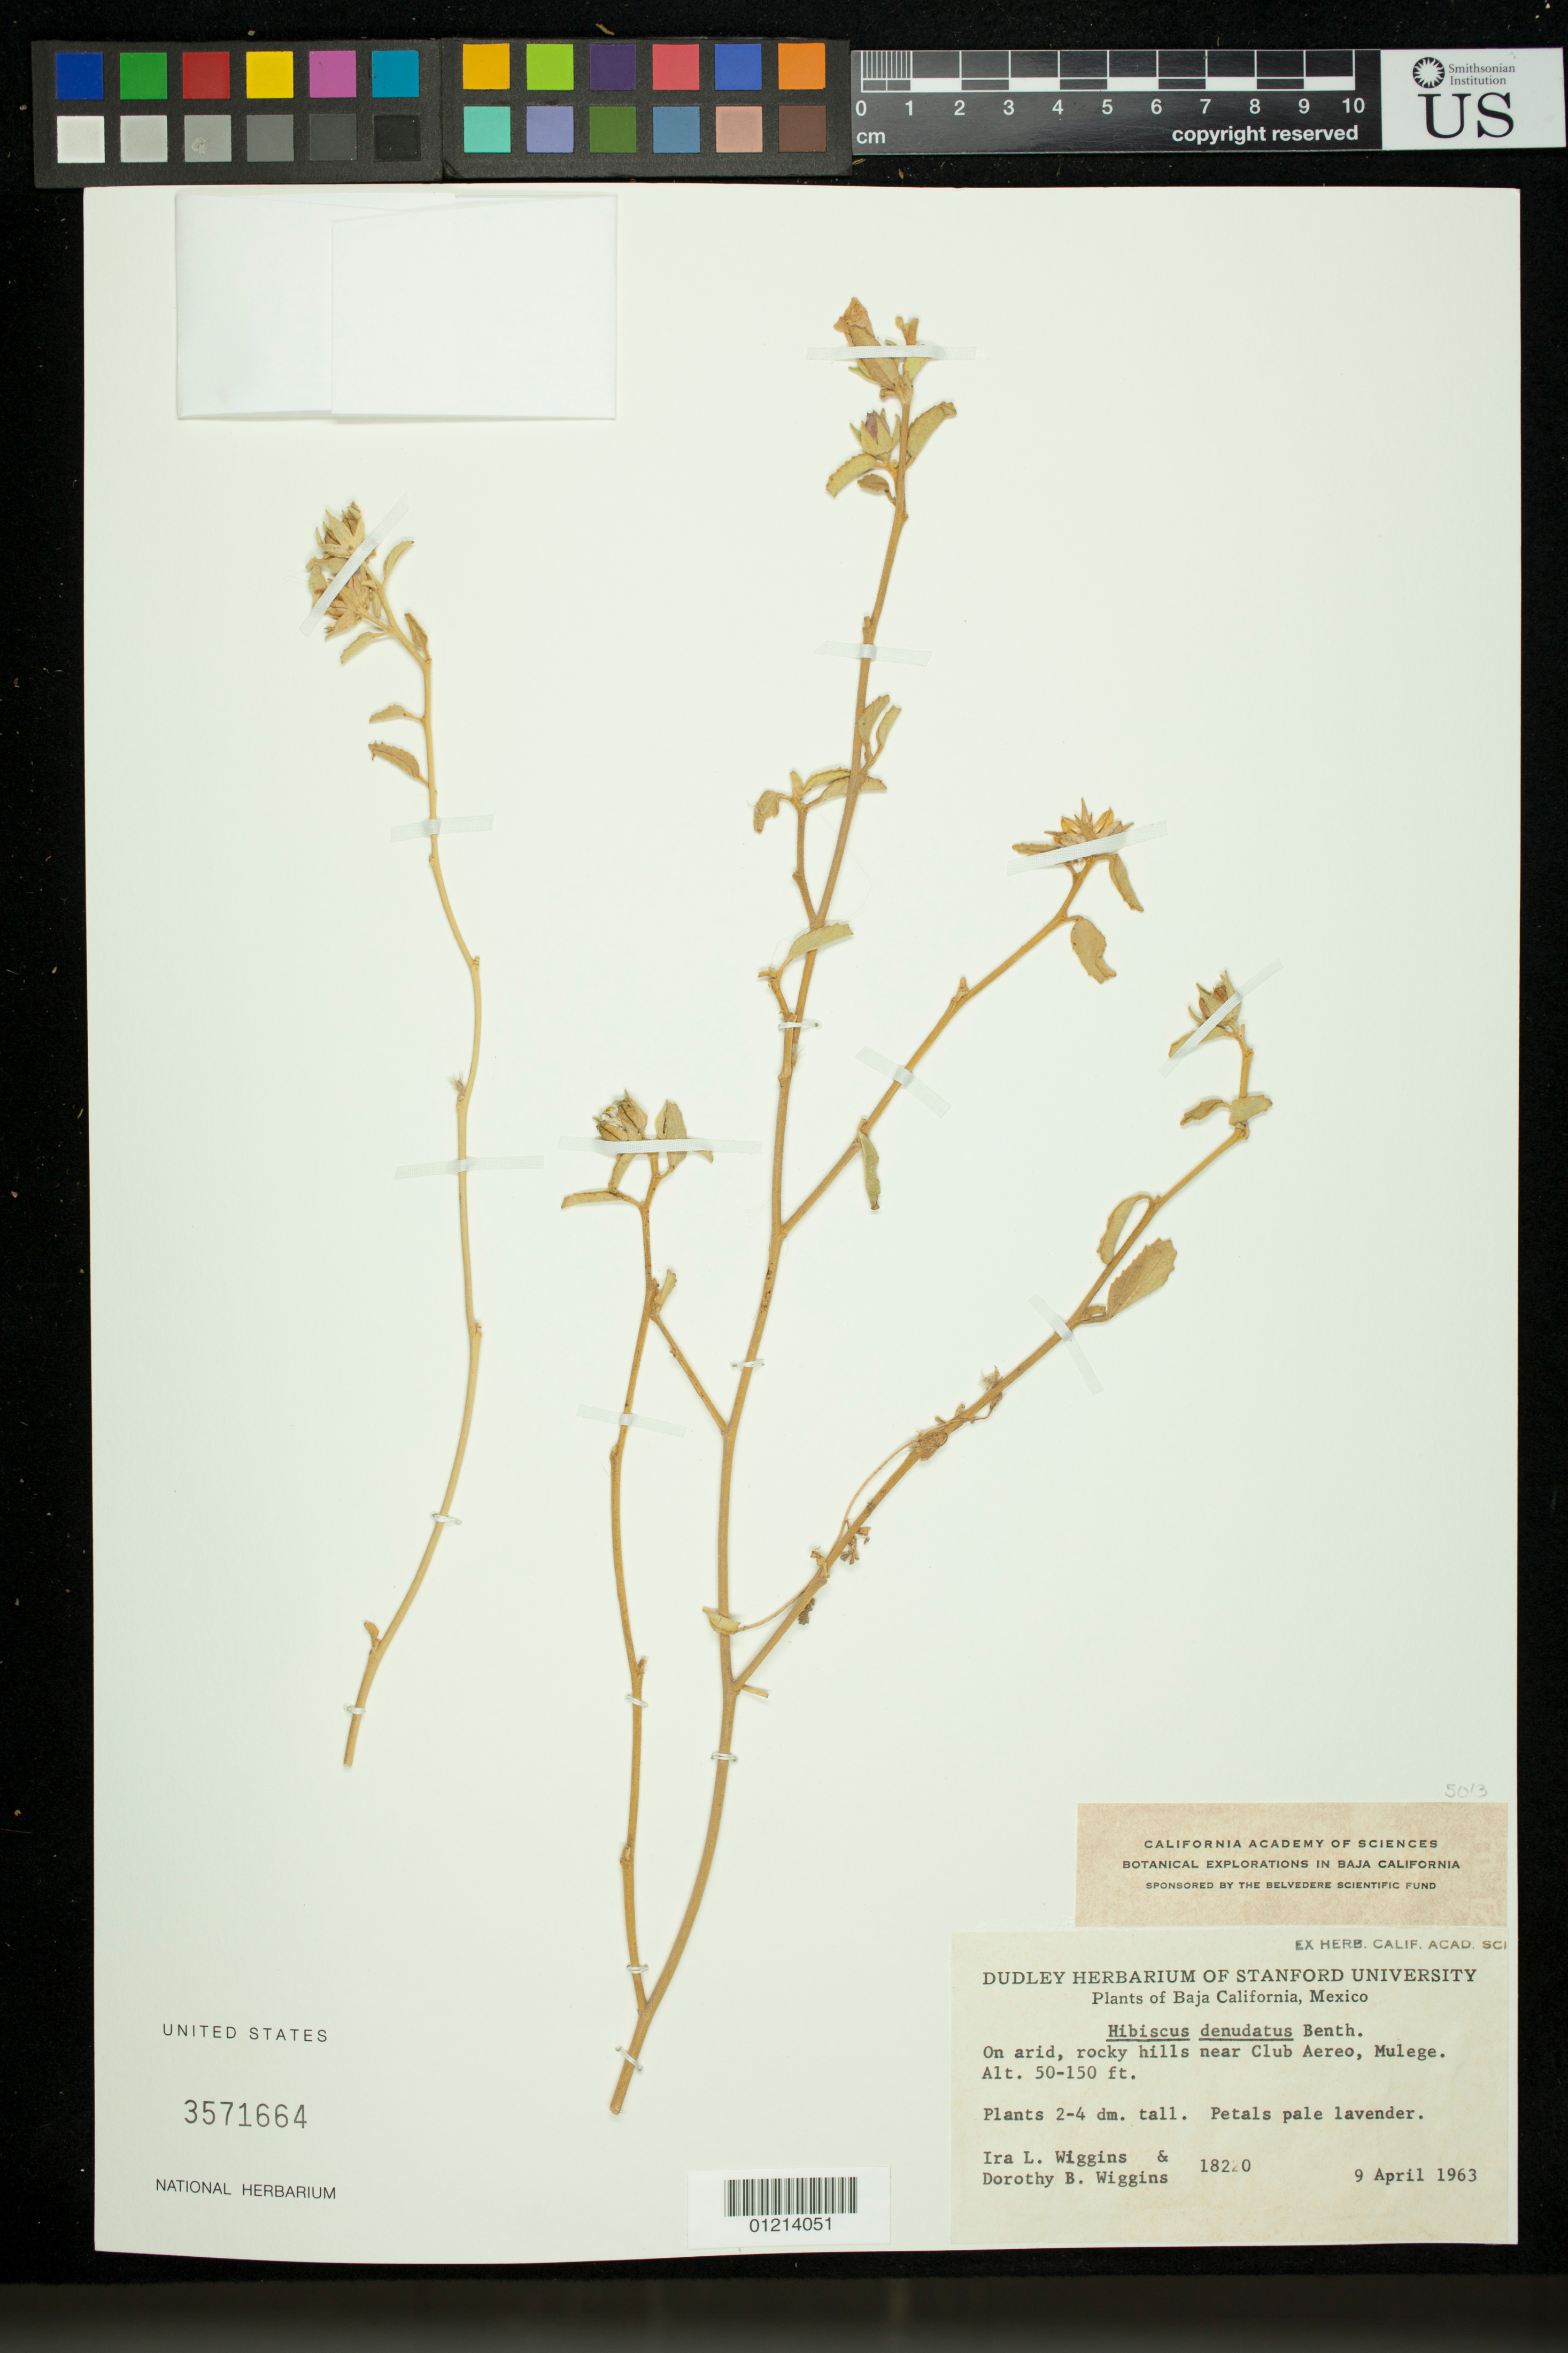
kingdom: Plantae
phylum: Tracheophyta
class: Magnoliopsida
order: Malvales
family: Malvaceae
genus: Hibiscus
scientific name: Hibiscus denudatus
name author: Benth.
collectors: Whitney Expedition & D. B. Wiggins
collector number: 18220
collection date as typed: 04 Sep 1963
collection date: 1963-09-04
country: Mexico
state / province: Baja California Sur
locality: Arid, rocky hills near Club Aereo, Mulege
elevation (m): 15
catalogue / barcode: US 3571664